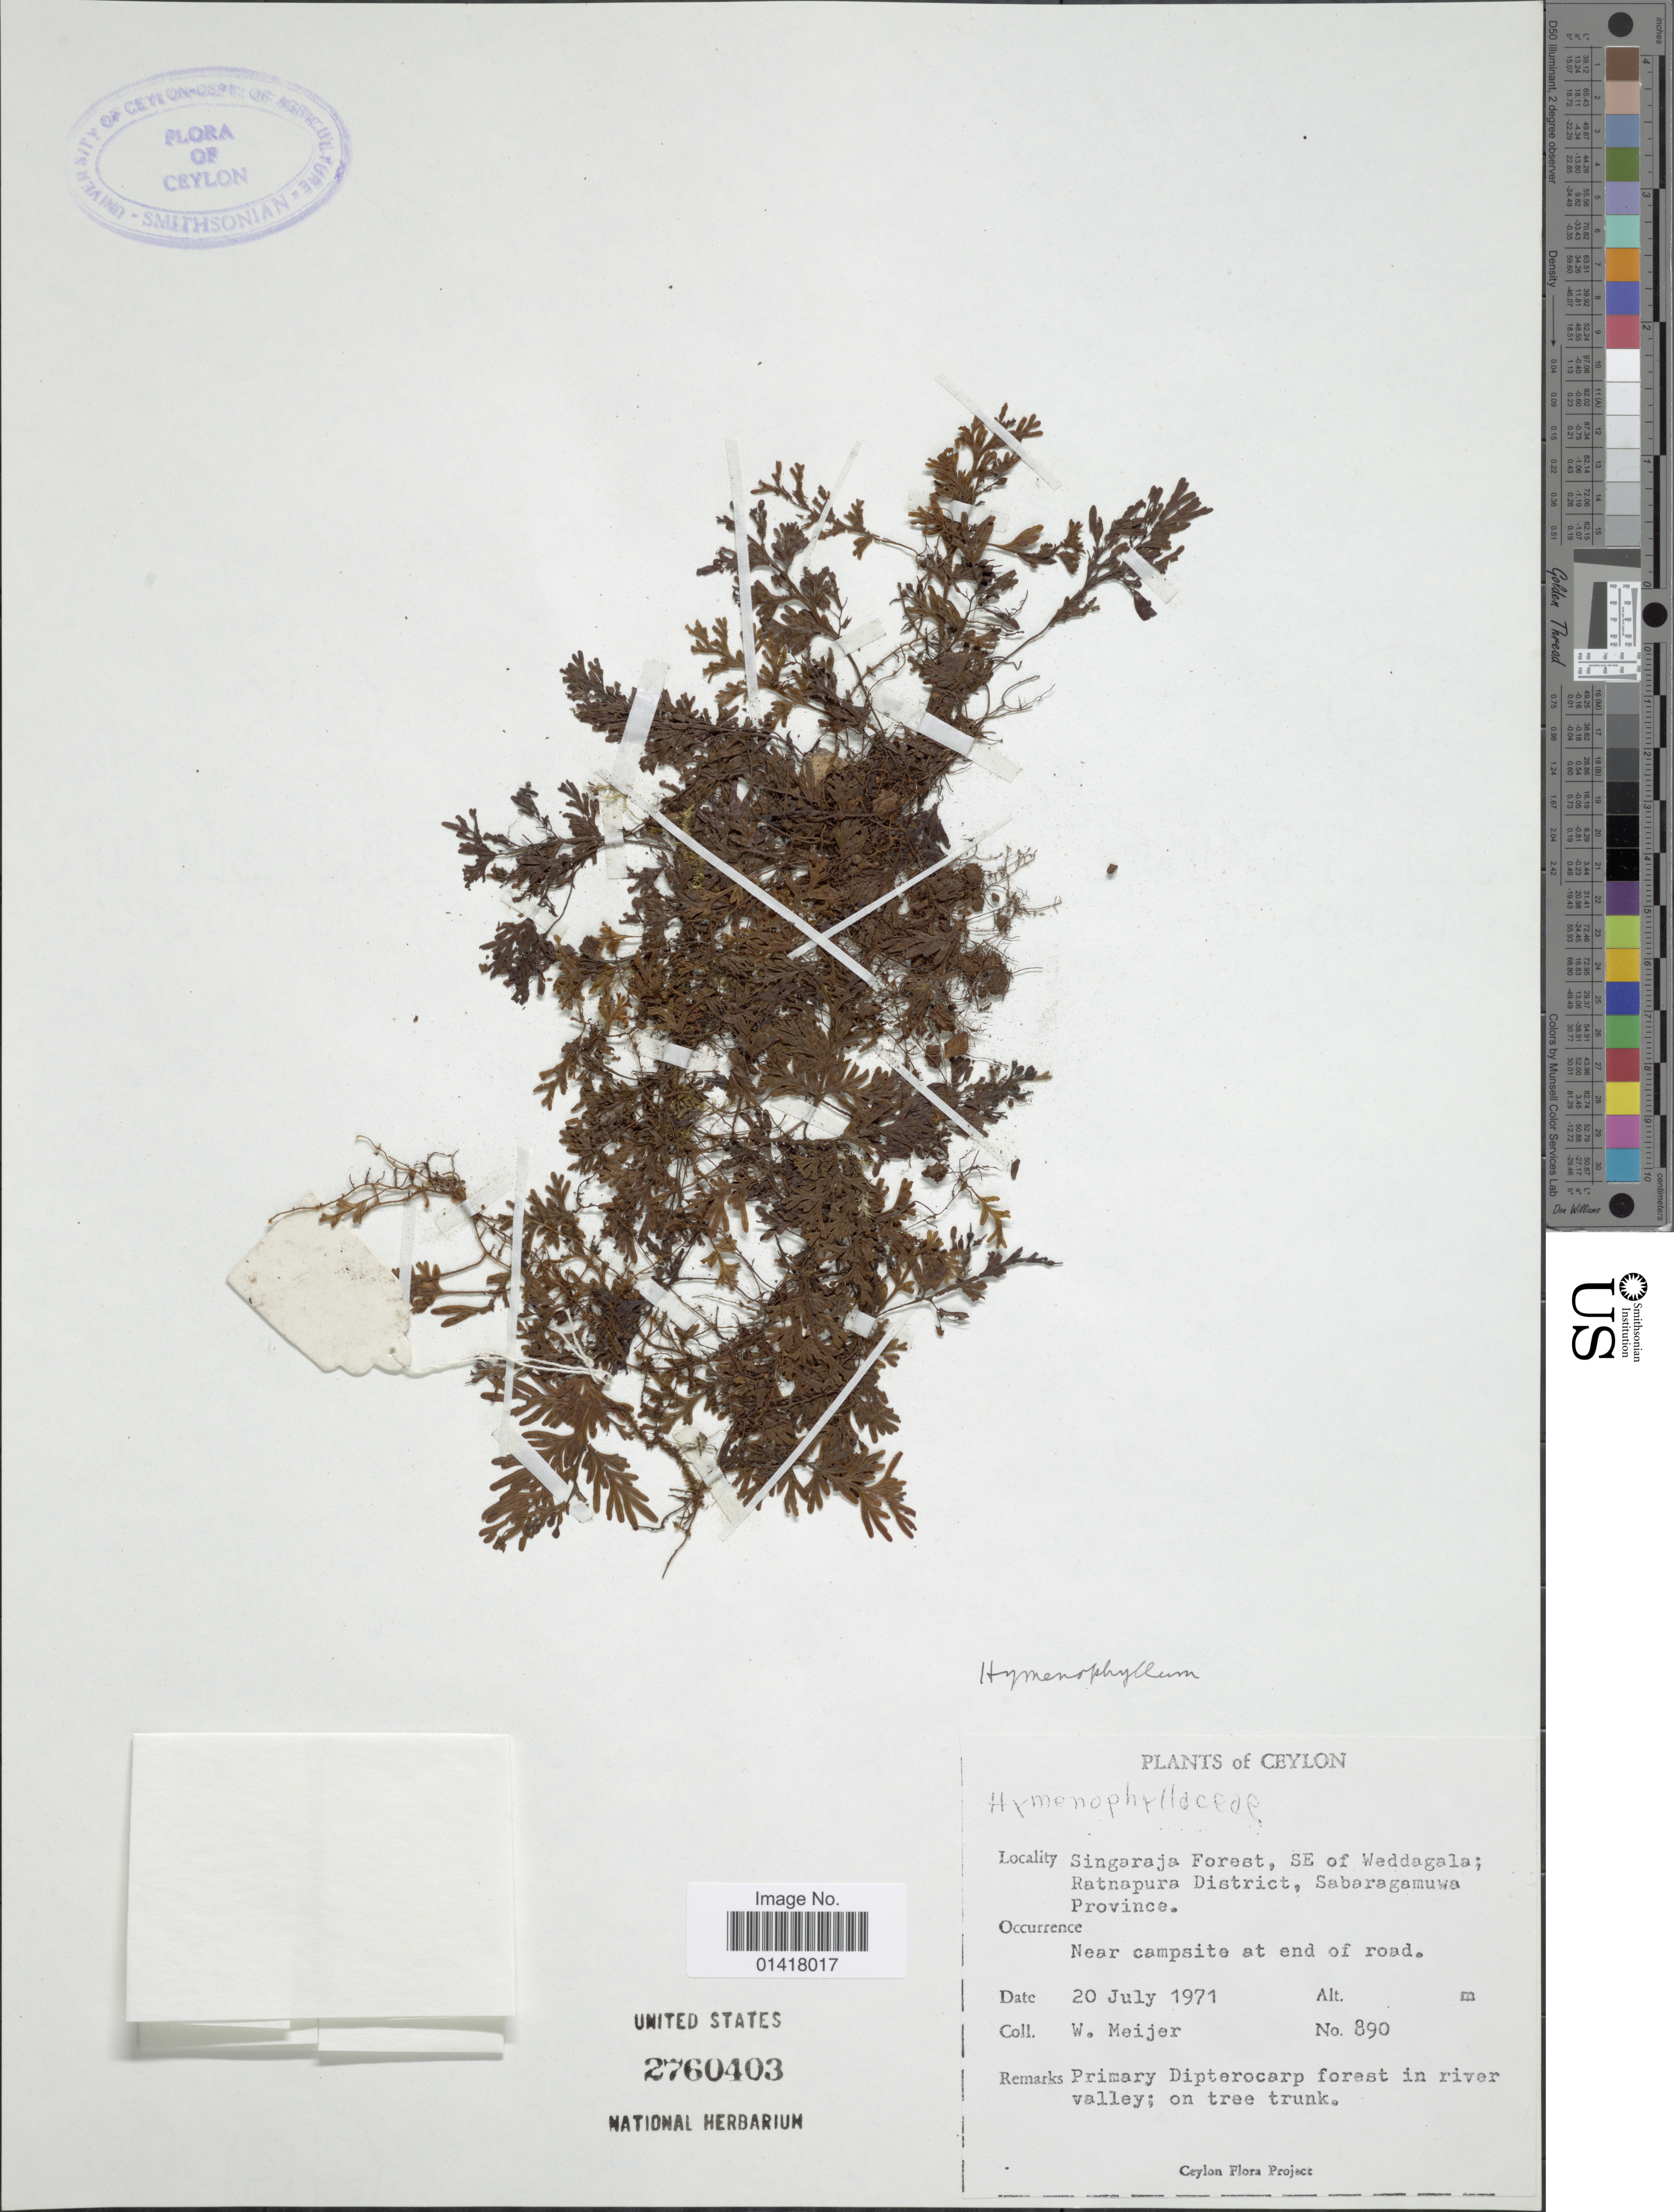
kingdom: Plantae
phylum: Tracheophyta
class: Polypodiopsida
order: Hymenophyllales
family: Hymenophyllaceae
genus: Hymenophyllum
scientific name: Hymenophyllum sp.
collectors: W. Meijer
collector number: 890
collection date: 1971-07-20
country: Sri Lanka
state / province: Sabaragamuwa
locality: Singaraja Forest, SE of Weddagala; Ratnapura District,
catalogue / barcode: US 2760403